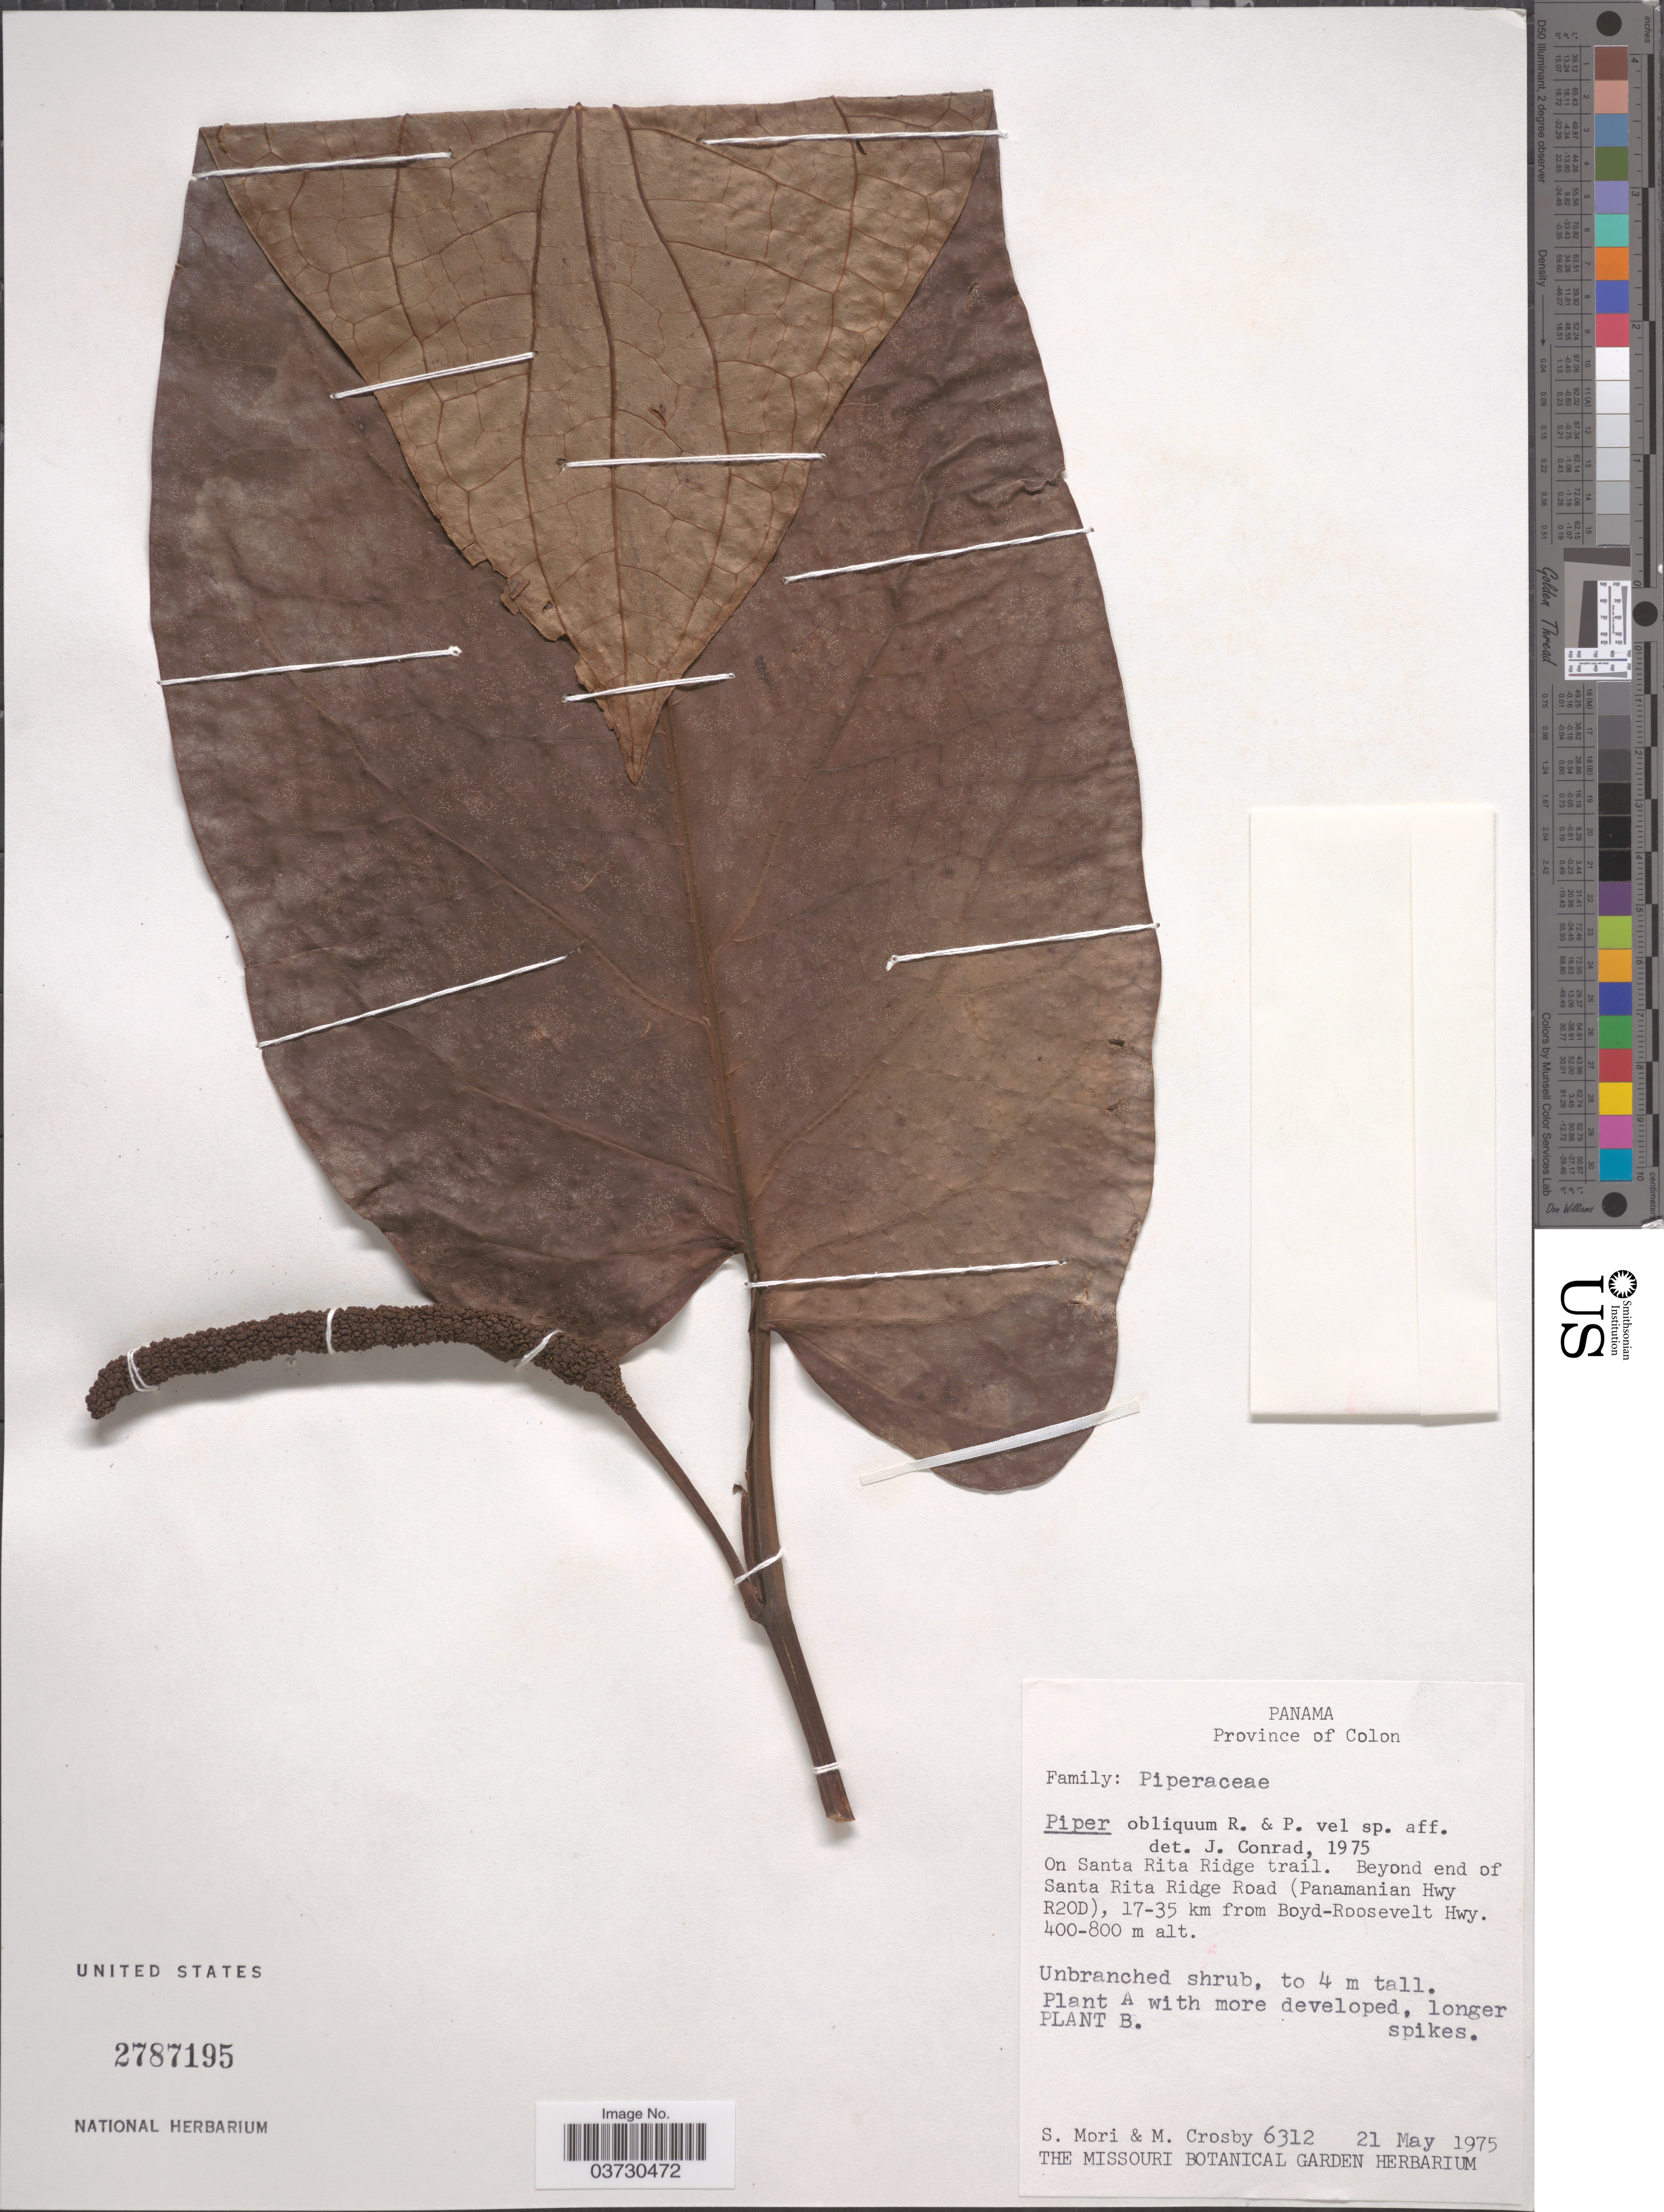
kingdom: Plantae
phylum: Tracheophyta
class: Magnoliopsida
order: Piperales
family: Piperaceae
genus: Piper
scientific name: Piper obliquum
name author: Ruiz & Pav.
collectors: S. Mori & M. Crosby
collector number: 6312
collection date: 1975-05-21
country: Panama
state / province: Colón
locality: On Santa Rita Ride trail. Beyond end of Santa Rita Ridge Road (Panamanian Hwy R20D), 17-35 km from Boyd-Roosevelt Hwy.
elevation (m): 400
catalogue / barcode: US 2787195